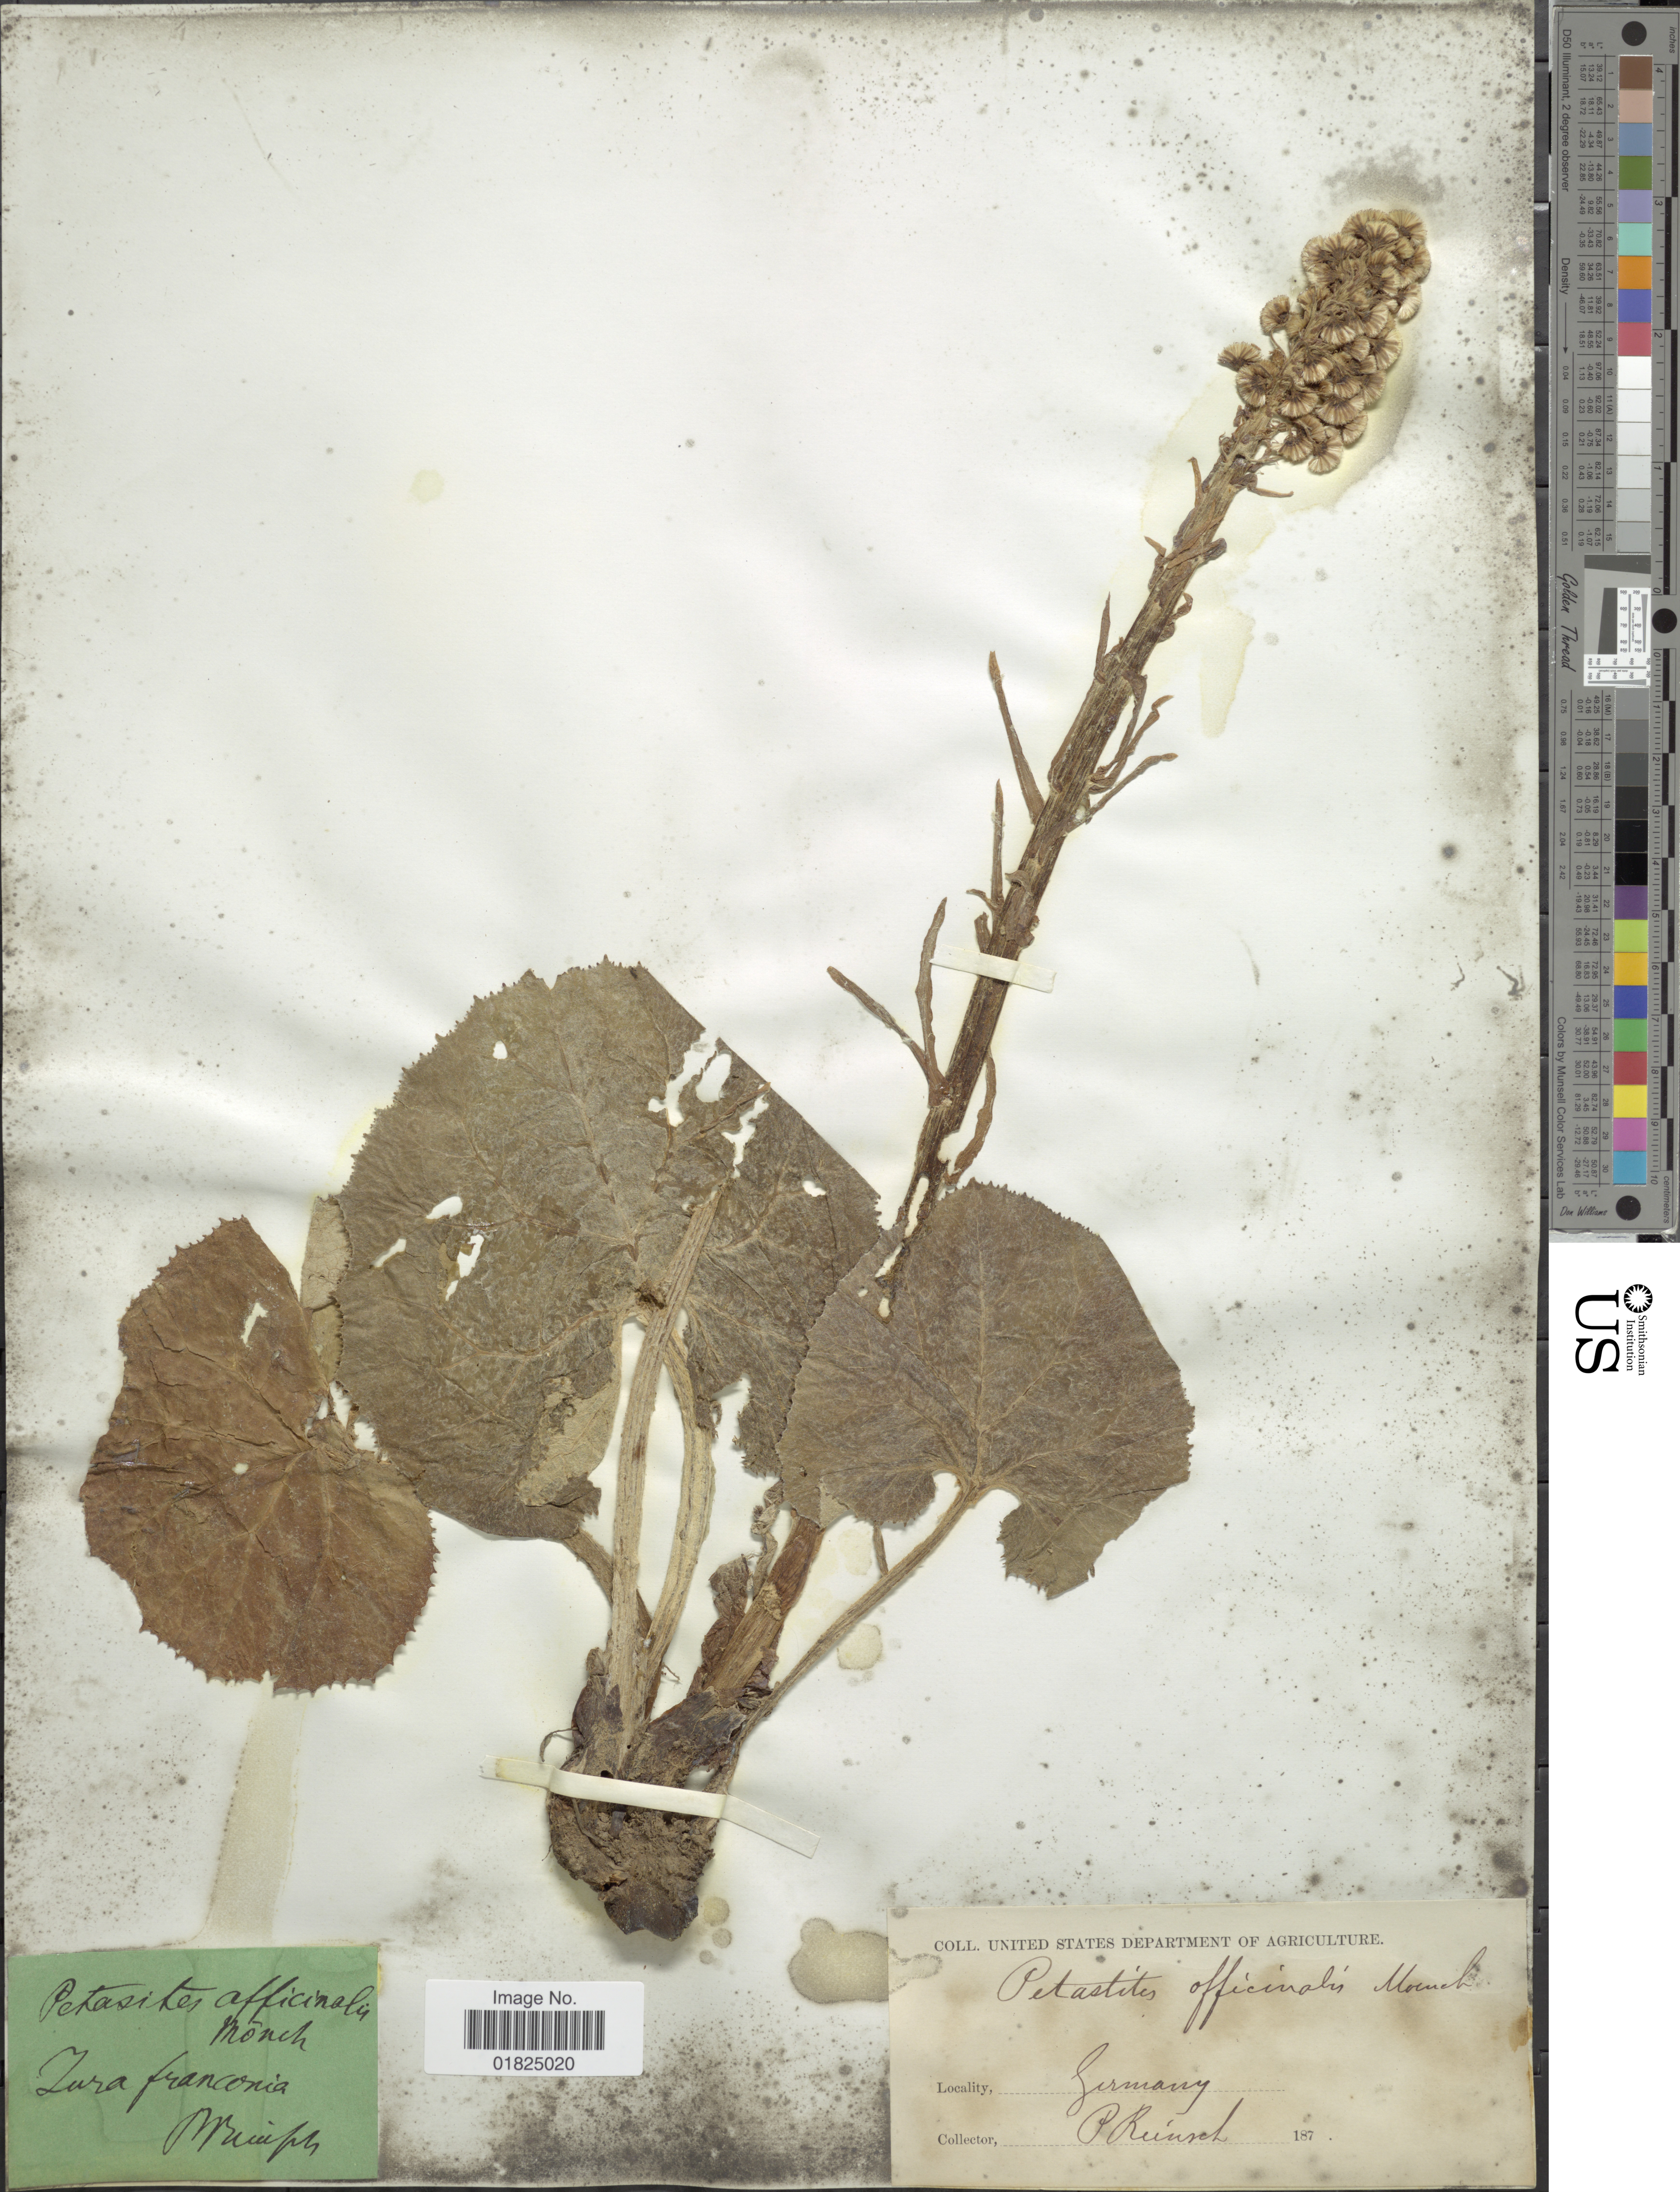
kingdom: Plantae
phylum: Tracheophyta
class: Magnoliopsida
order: Asterales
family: Asteraceae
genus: Petasites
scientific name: Petasites officinalis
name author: L.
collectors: P.F. Reinsch (herbarium)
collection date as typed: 187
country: Germany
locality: Franconia.